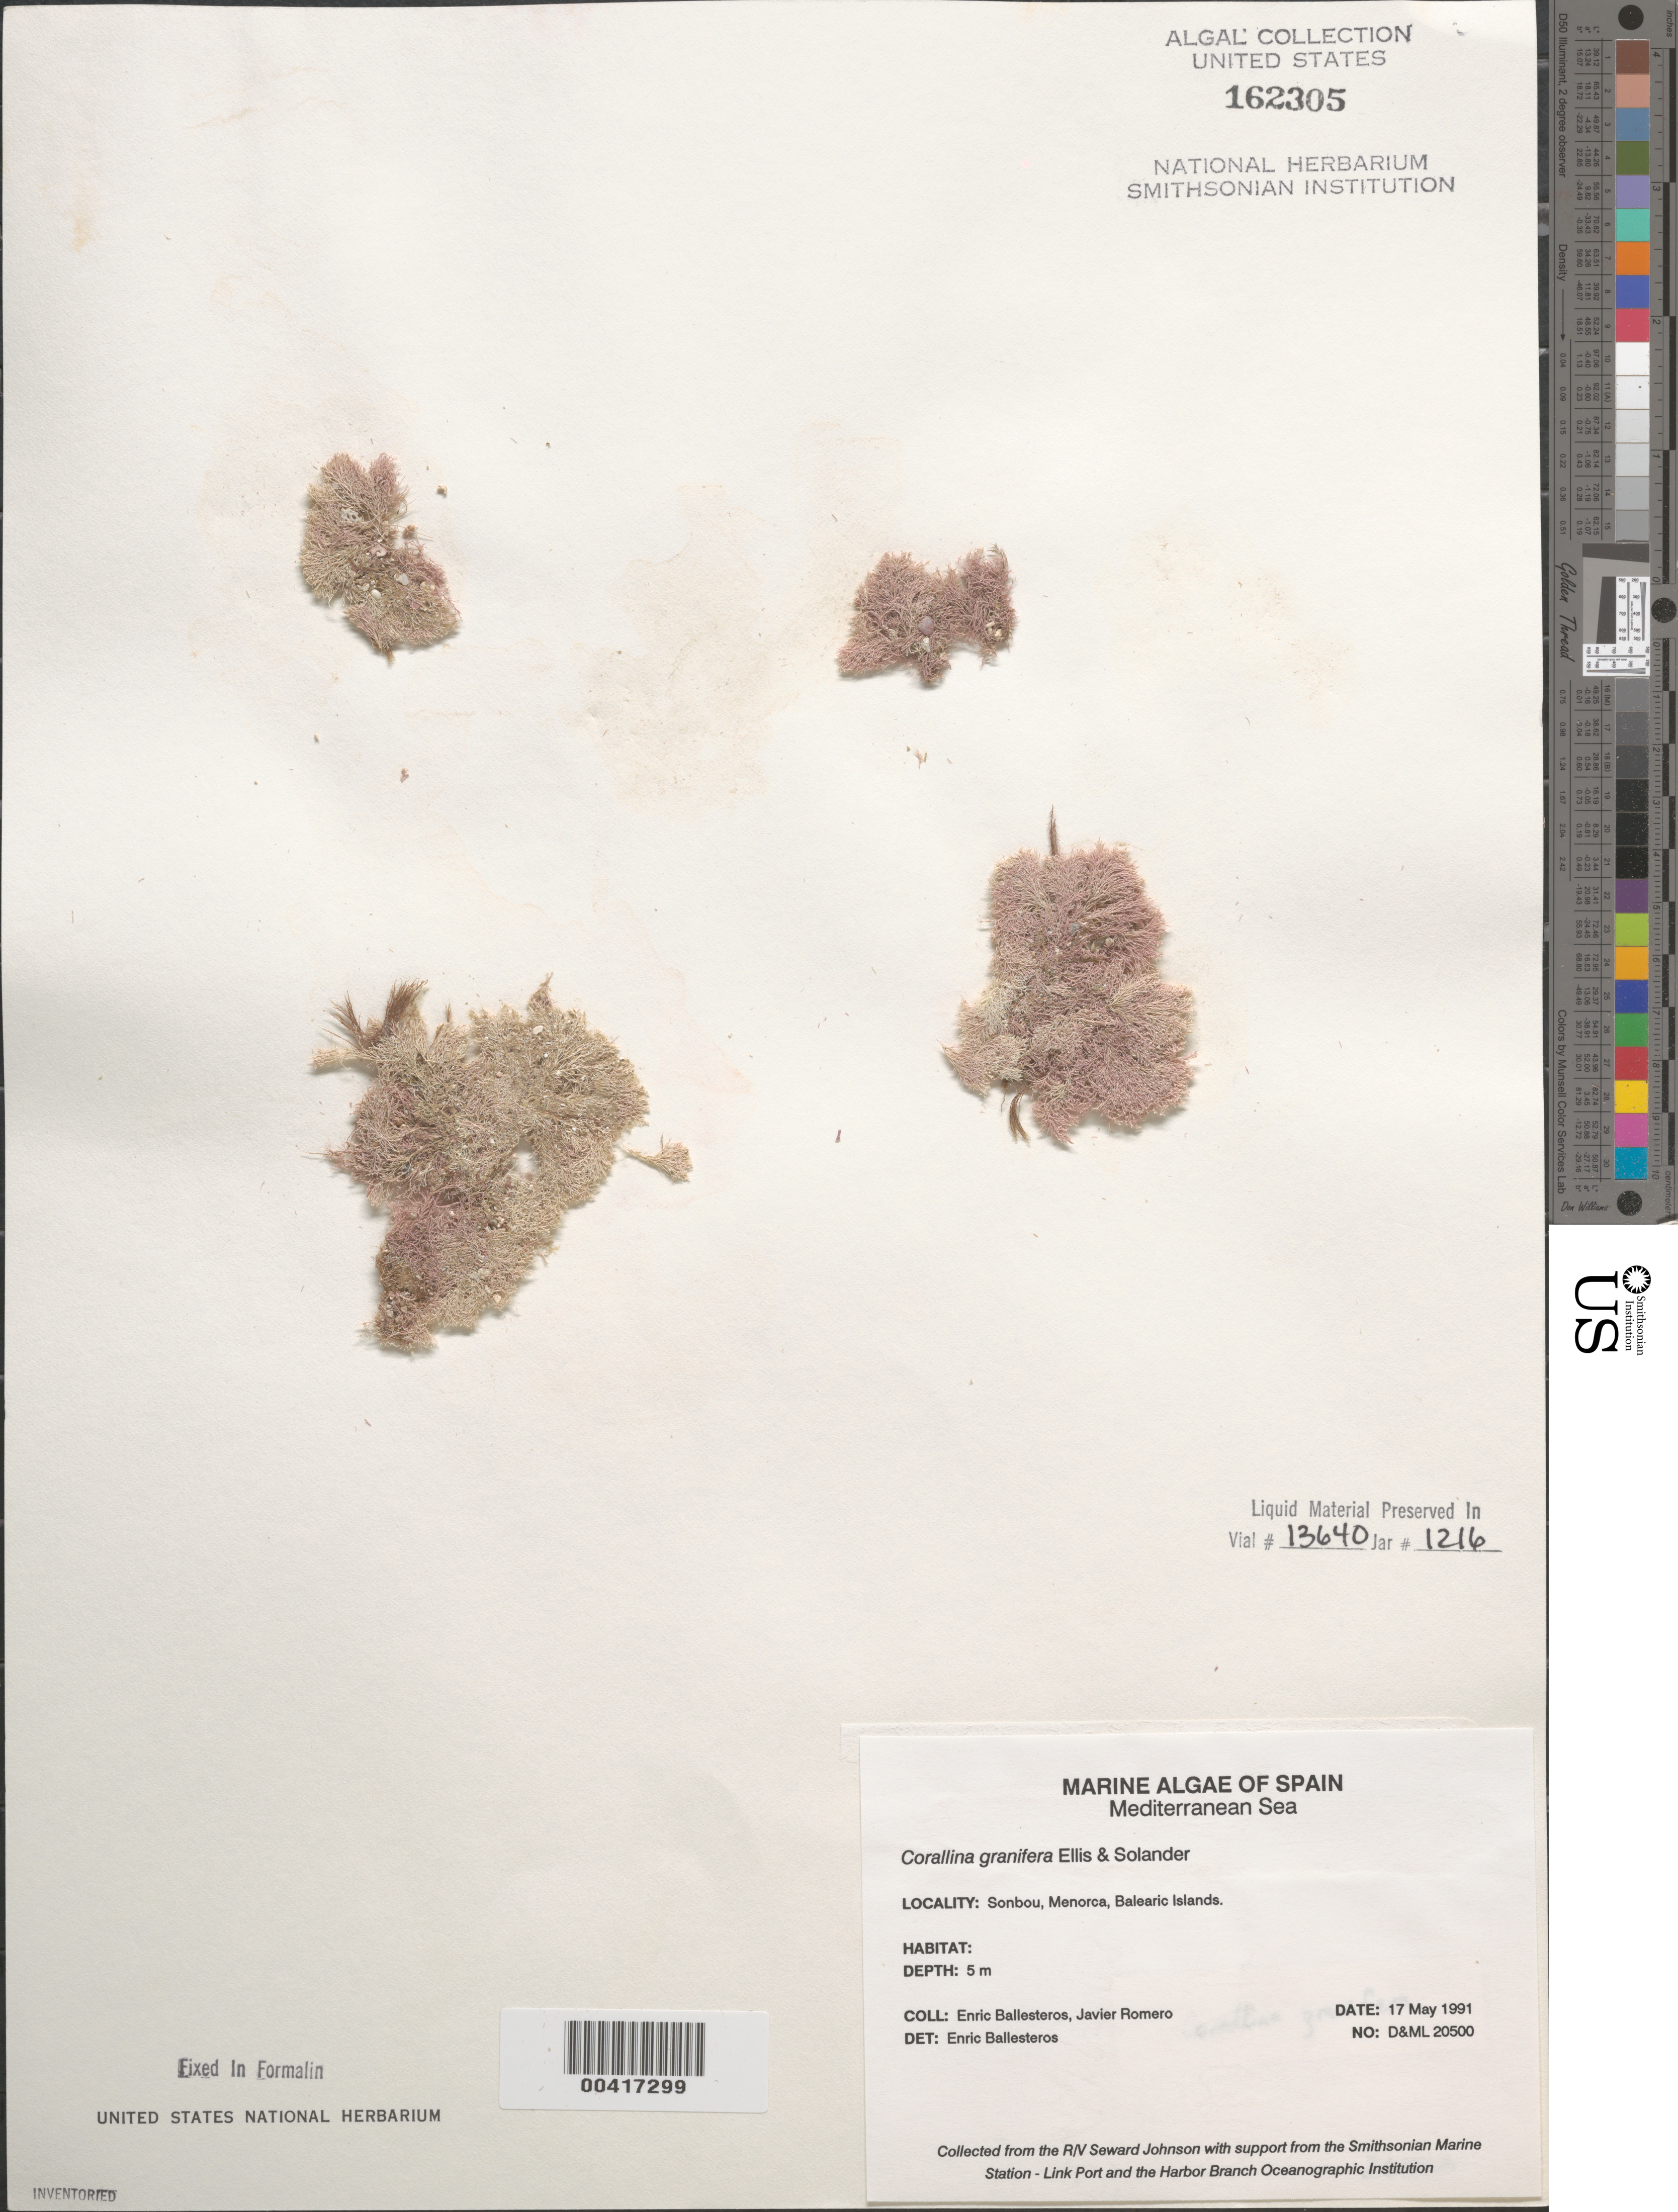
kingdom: Plantae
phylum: Rhodophyta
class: Florideophyceae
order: Corallinales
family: Corallinaceae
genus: Jania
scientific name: Jania virgata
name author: (Zanardini) Mont.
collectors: E. Ballesteros & J. Romero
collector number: D&ML 20500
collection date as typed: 17 May 1991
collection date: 1991-05-17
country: Spain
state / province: Islas Baleares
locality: Sonbou, menorca, balearic islands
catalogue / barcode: US 162305